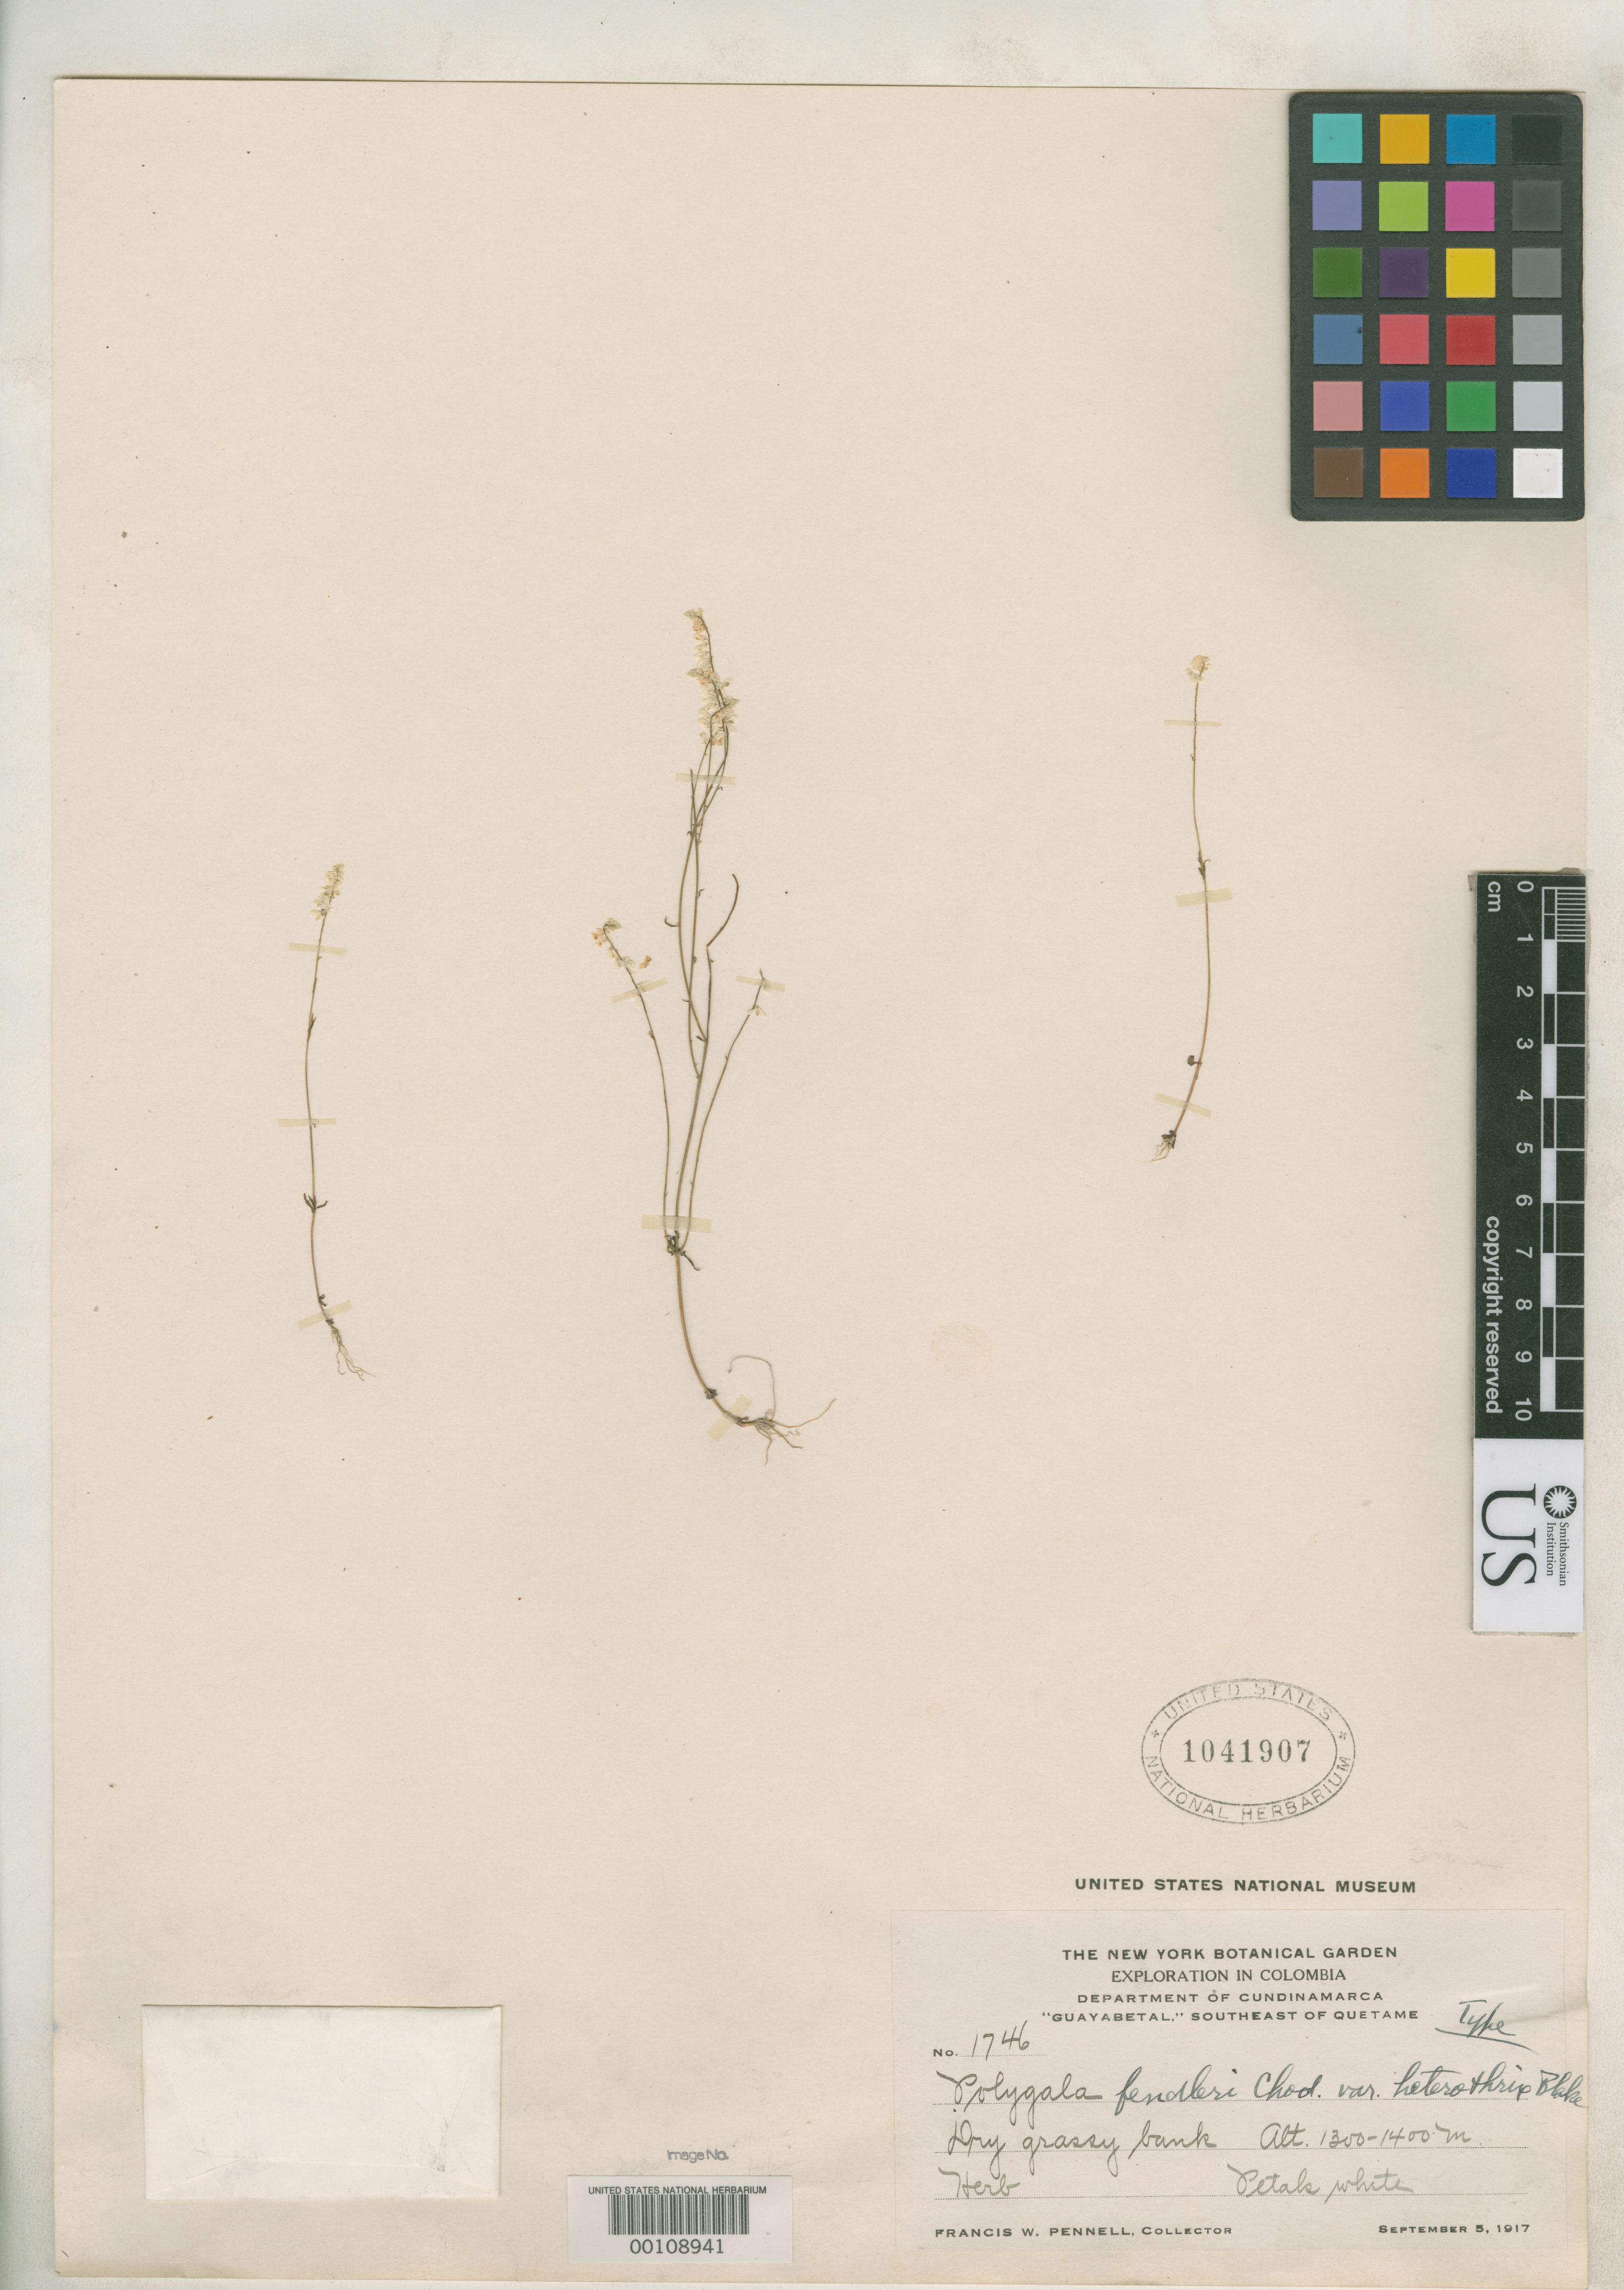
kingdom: Plantae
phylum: Tracheophyta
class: Magnoliopsida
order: Fabales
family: Polygalaceae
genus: Polygala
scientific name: Polygala fendleri var. heterothrix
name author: S.F. Blake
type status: Holotype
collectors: F. W. Pennell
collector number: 1746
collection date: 1917-09-05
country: Colombia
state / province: Cundinamarca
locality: Guayabotal, SE of Quetame.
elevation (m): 1300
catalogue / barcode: US 1041907